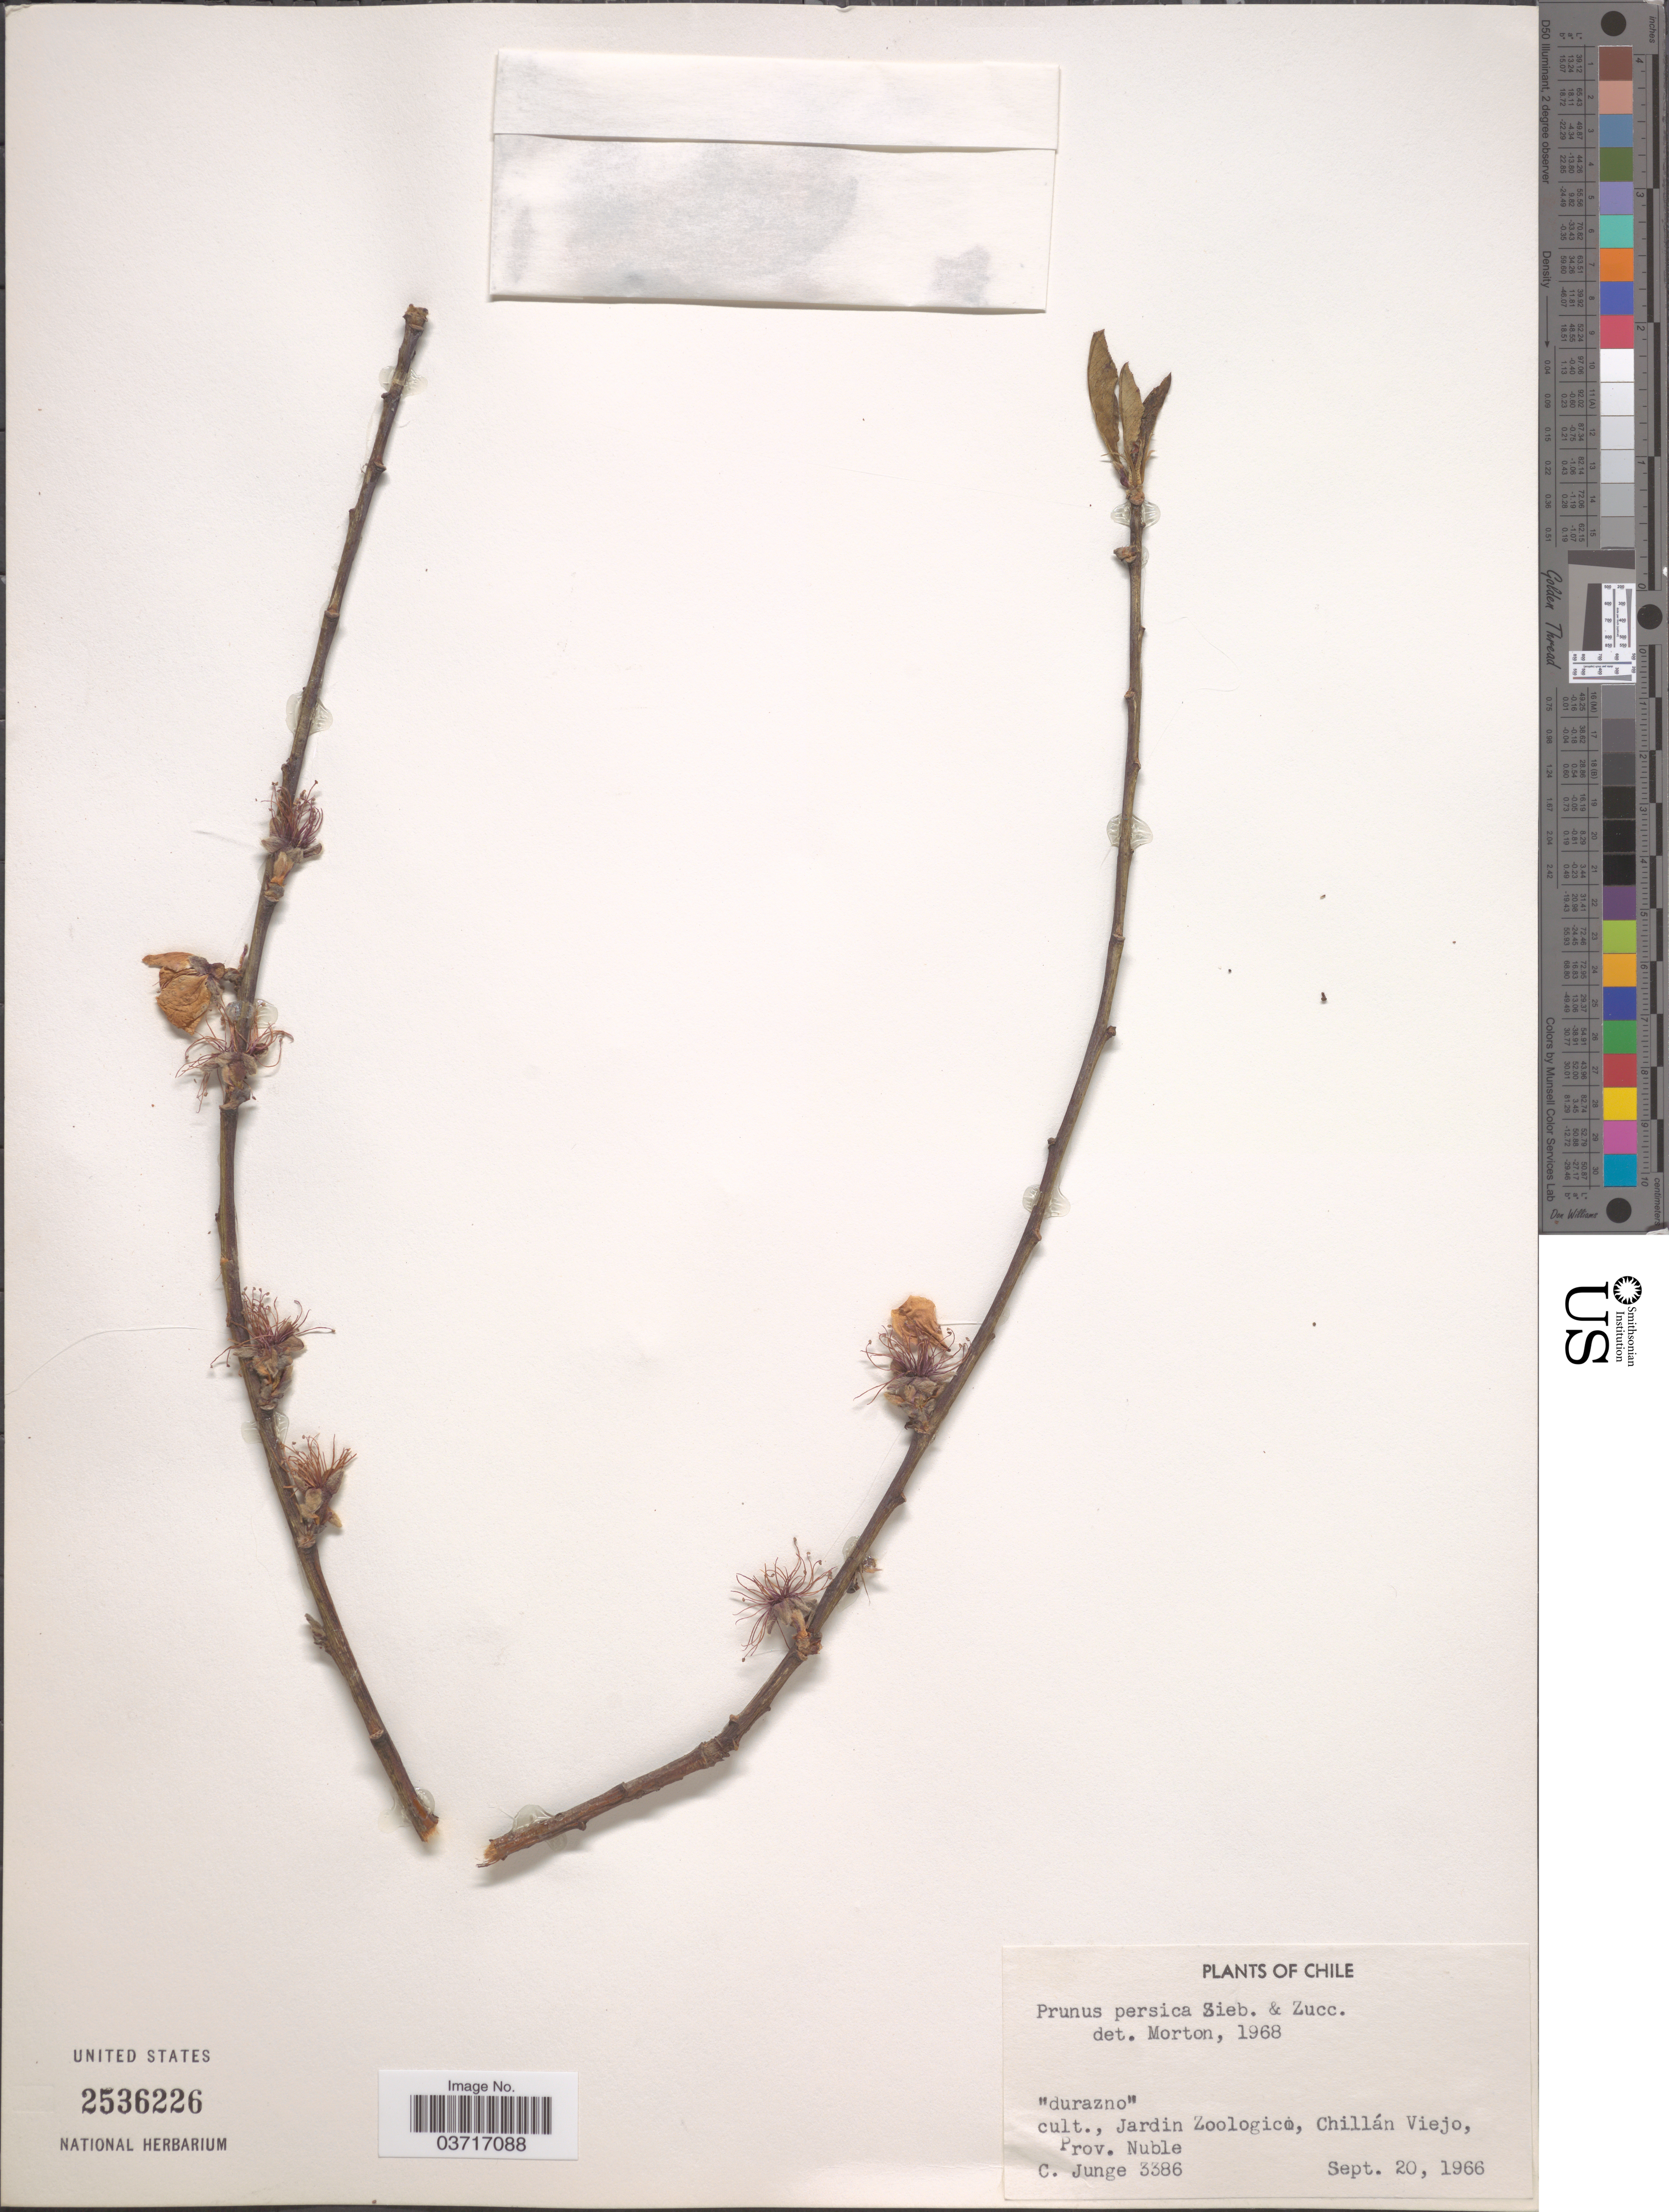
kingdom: Plantae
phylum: Tracheophyta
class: Magnoliopsida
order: Rosales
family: Rosaceae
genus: Prunus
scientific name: Prunus persica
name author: (L.) Batsch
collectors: C. Junge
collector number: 3386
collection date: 1966-09-20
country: Chile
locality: Jardin Zoologico, Chillán Viejo, Prov. Nuble.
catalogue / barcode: US 2536226